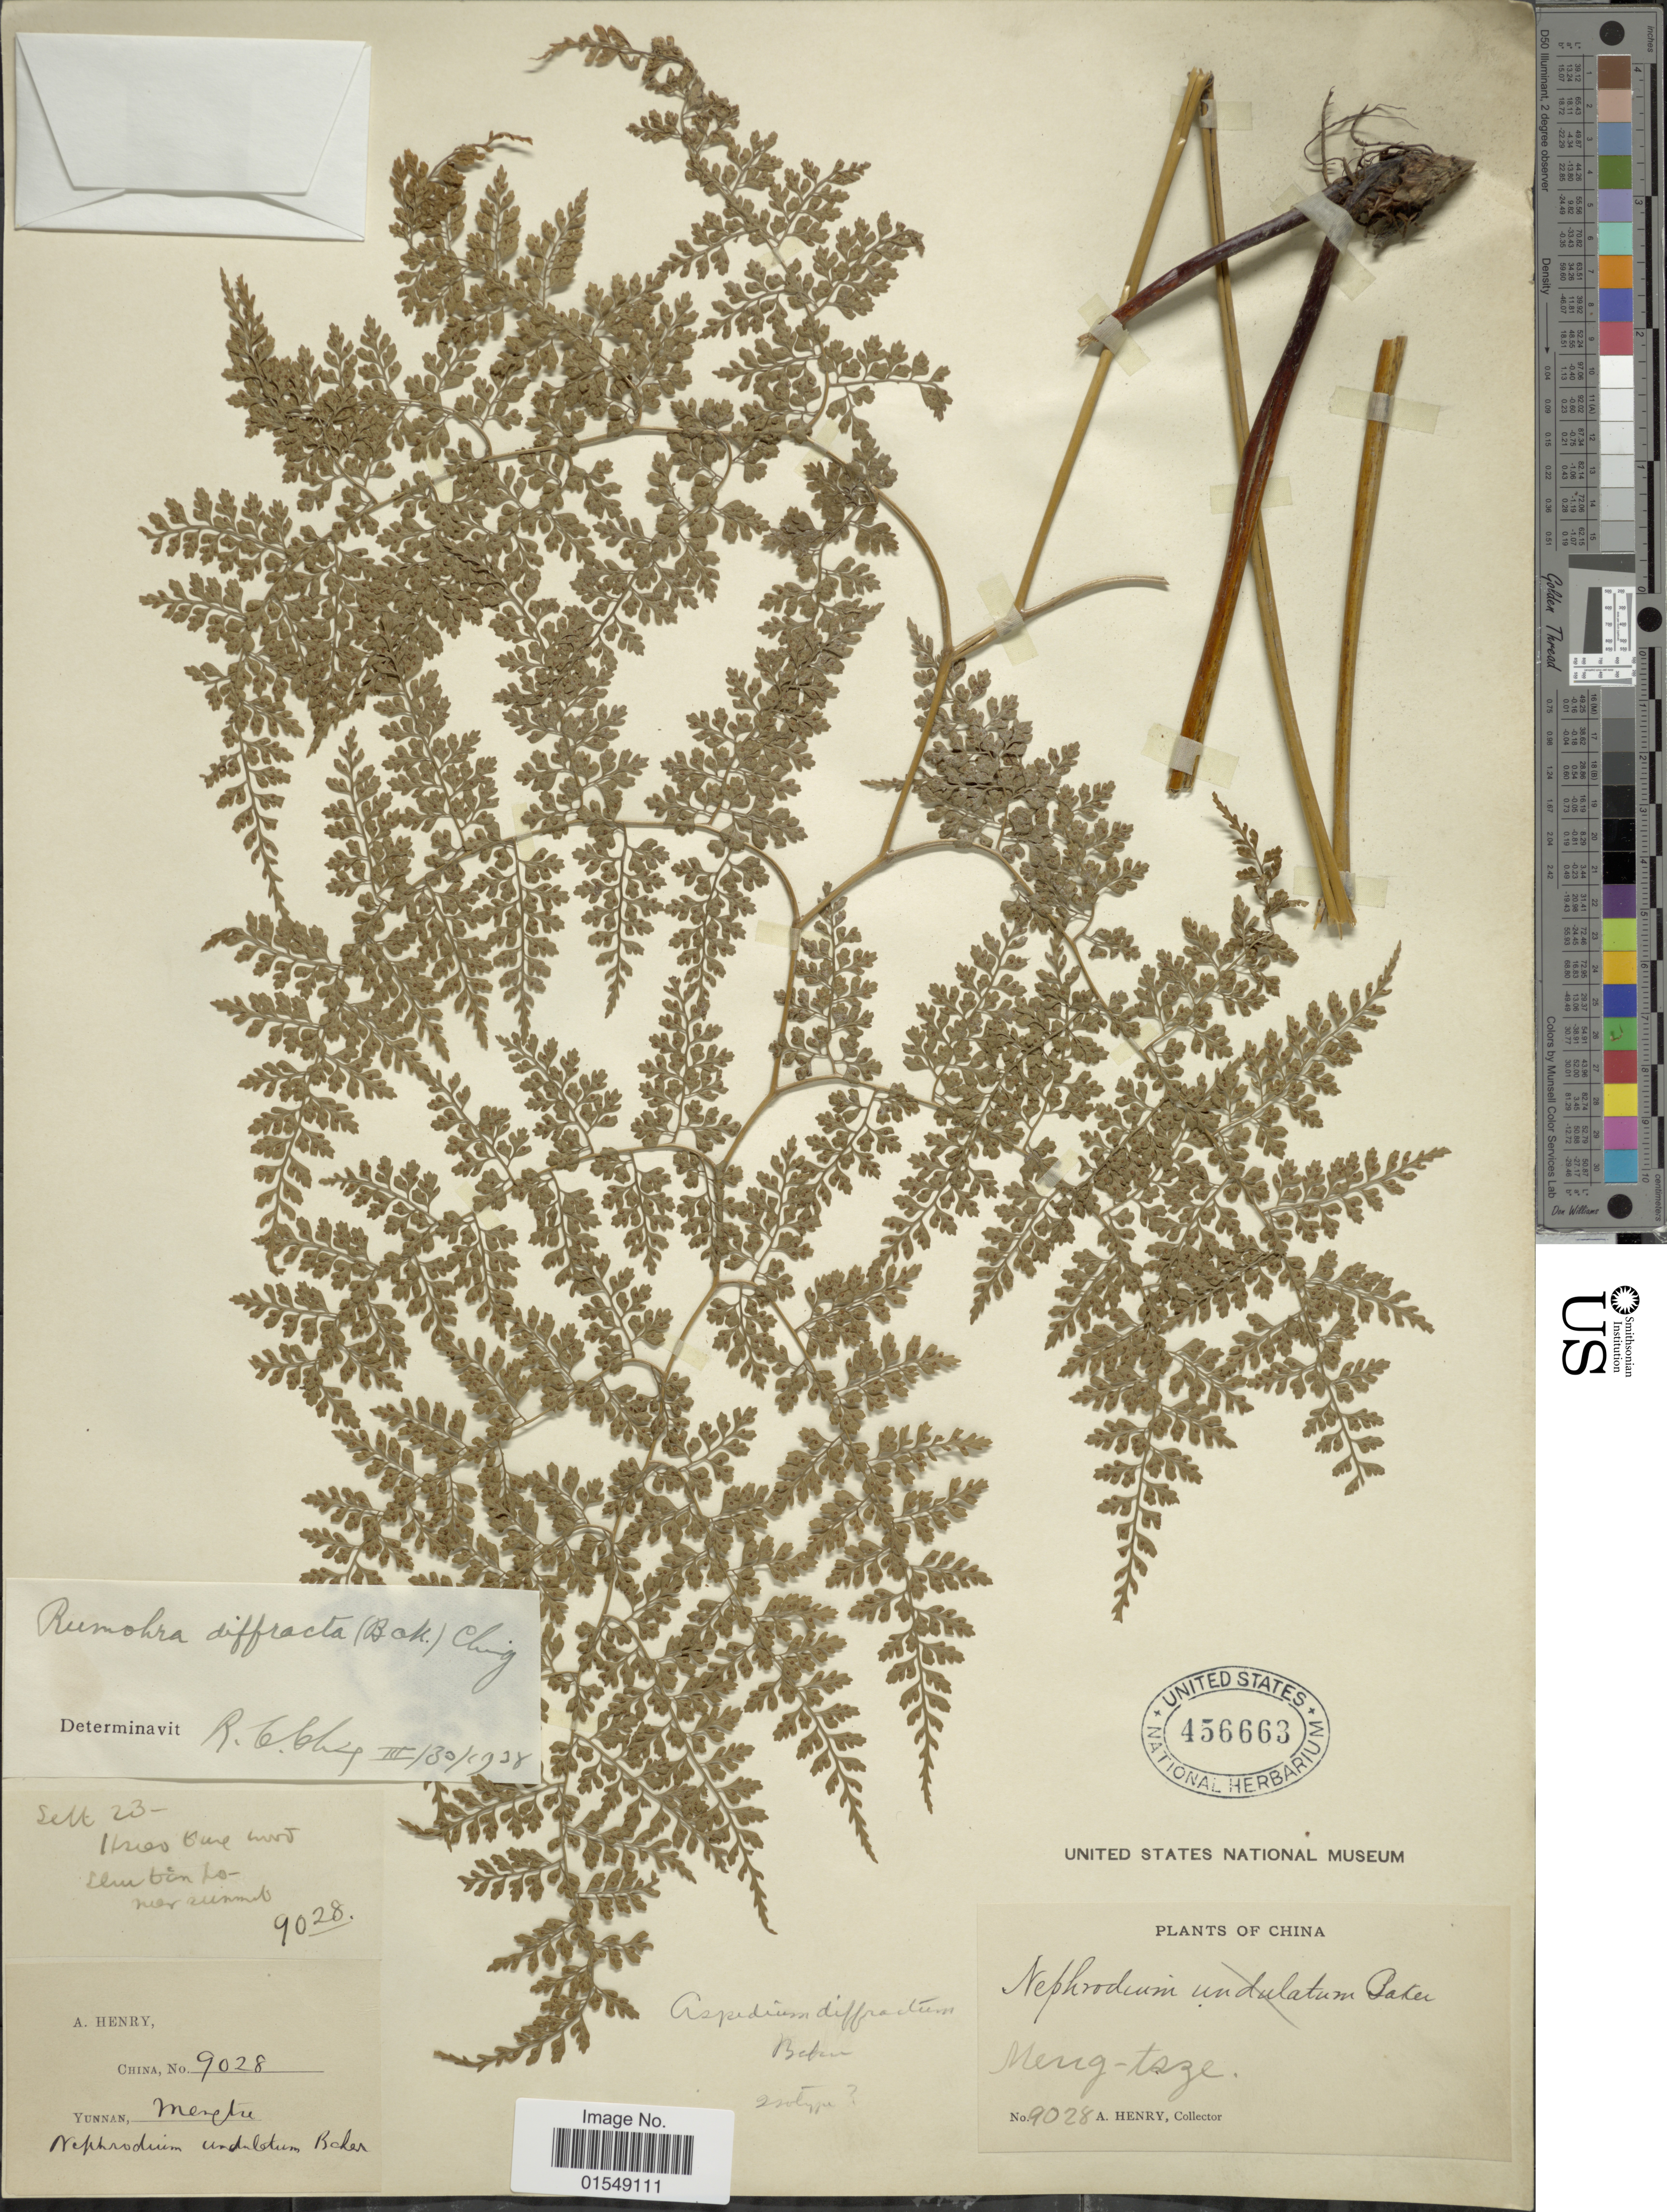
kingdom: Plantae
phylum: Tracheophyta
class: Polypodiopsida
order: Polypodiales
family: Dryopteridaceae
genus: Arachniodes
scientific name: Arachniodes diffracta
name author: (Baker) Ching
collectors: A. Henry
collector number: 9028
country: China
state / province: Yunnan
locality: Meng-tze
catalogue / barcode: US 456663